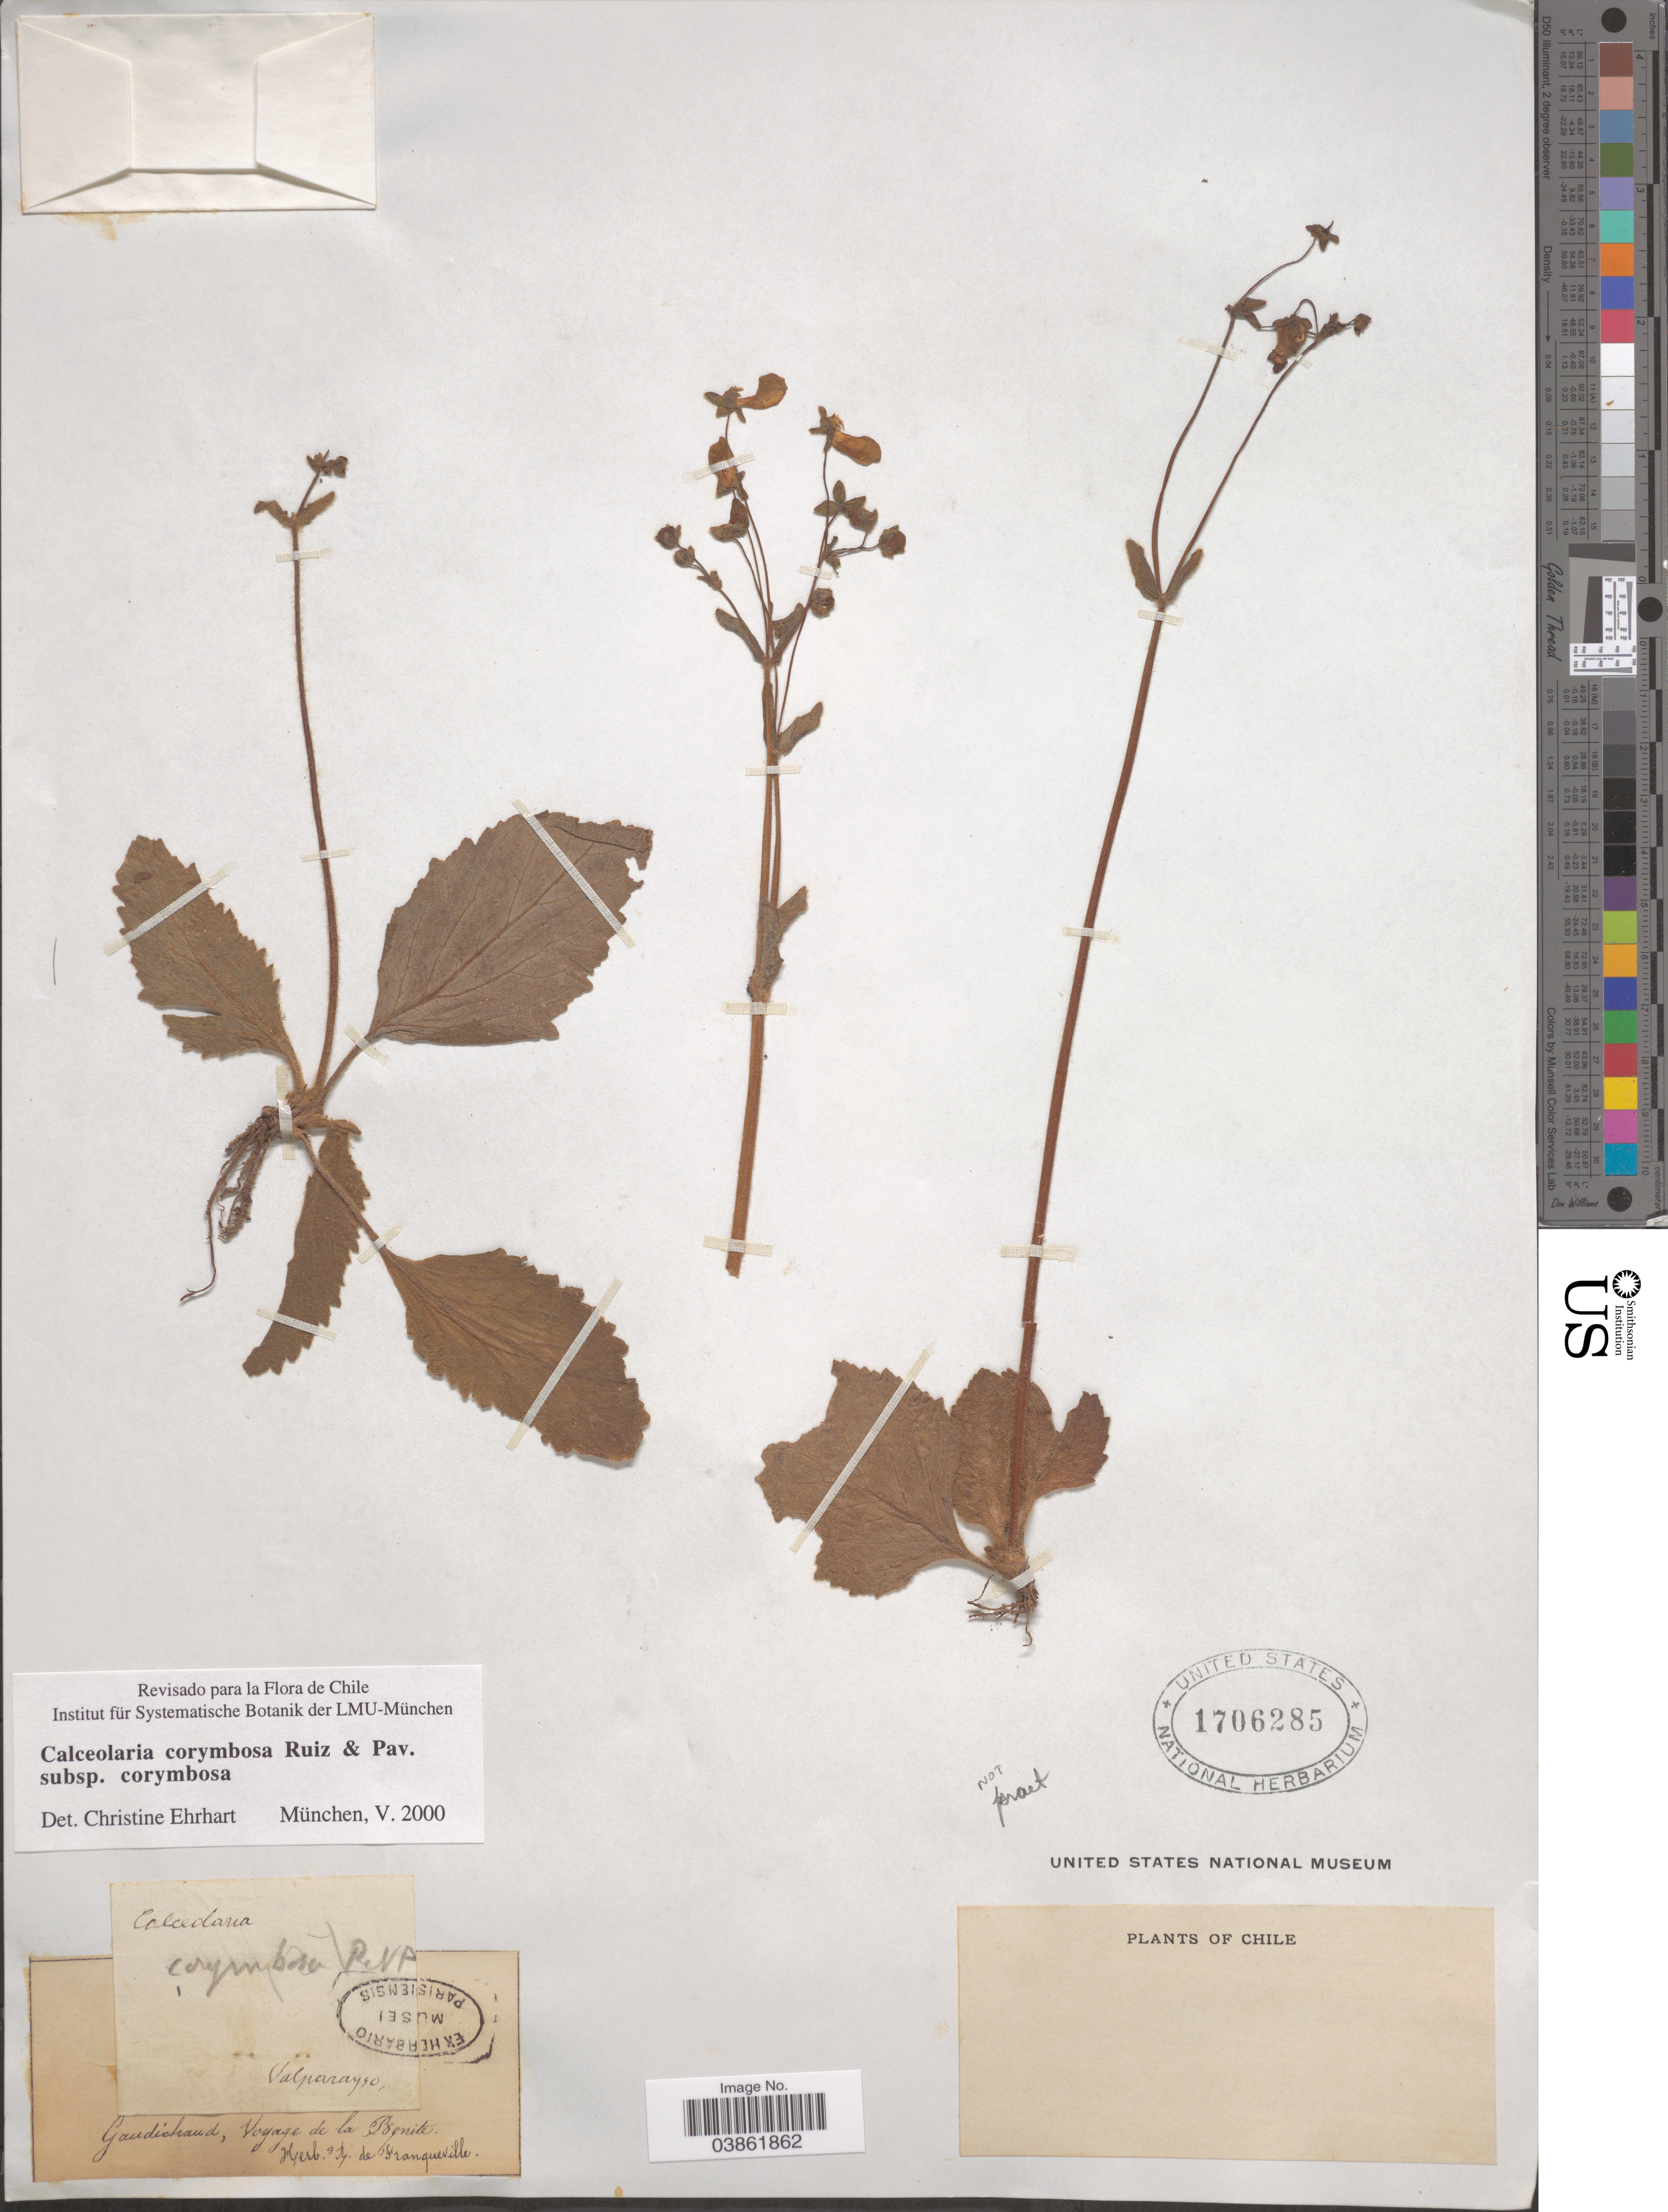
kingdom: Plantae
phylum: Tracheophyta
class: Magnoliopsida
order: Lamiales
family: Calceolariaceae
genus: Calceolaria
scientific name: Calceolaria corymbosa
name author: Ruiz & Pav.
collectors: ex herb. de Franqueville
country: Chile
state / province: Valparaíso (V)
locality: Valparayso. Gaudichaud, Voyage de la Bonite.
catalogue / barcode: US 1706285